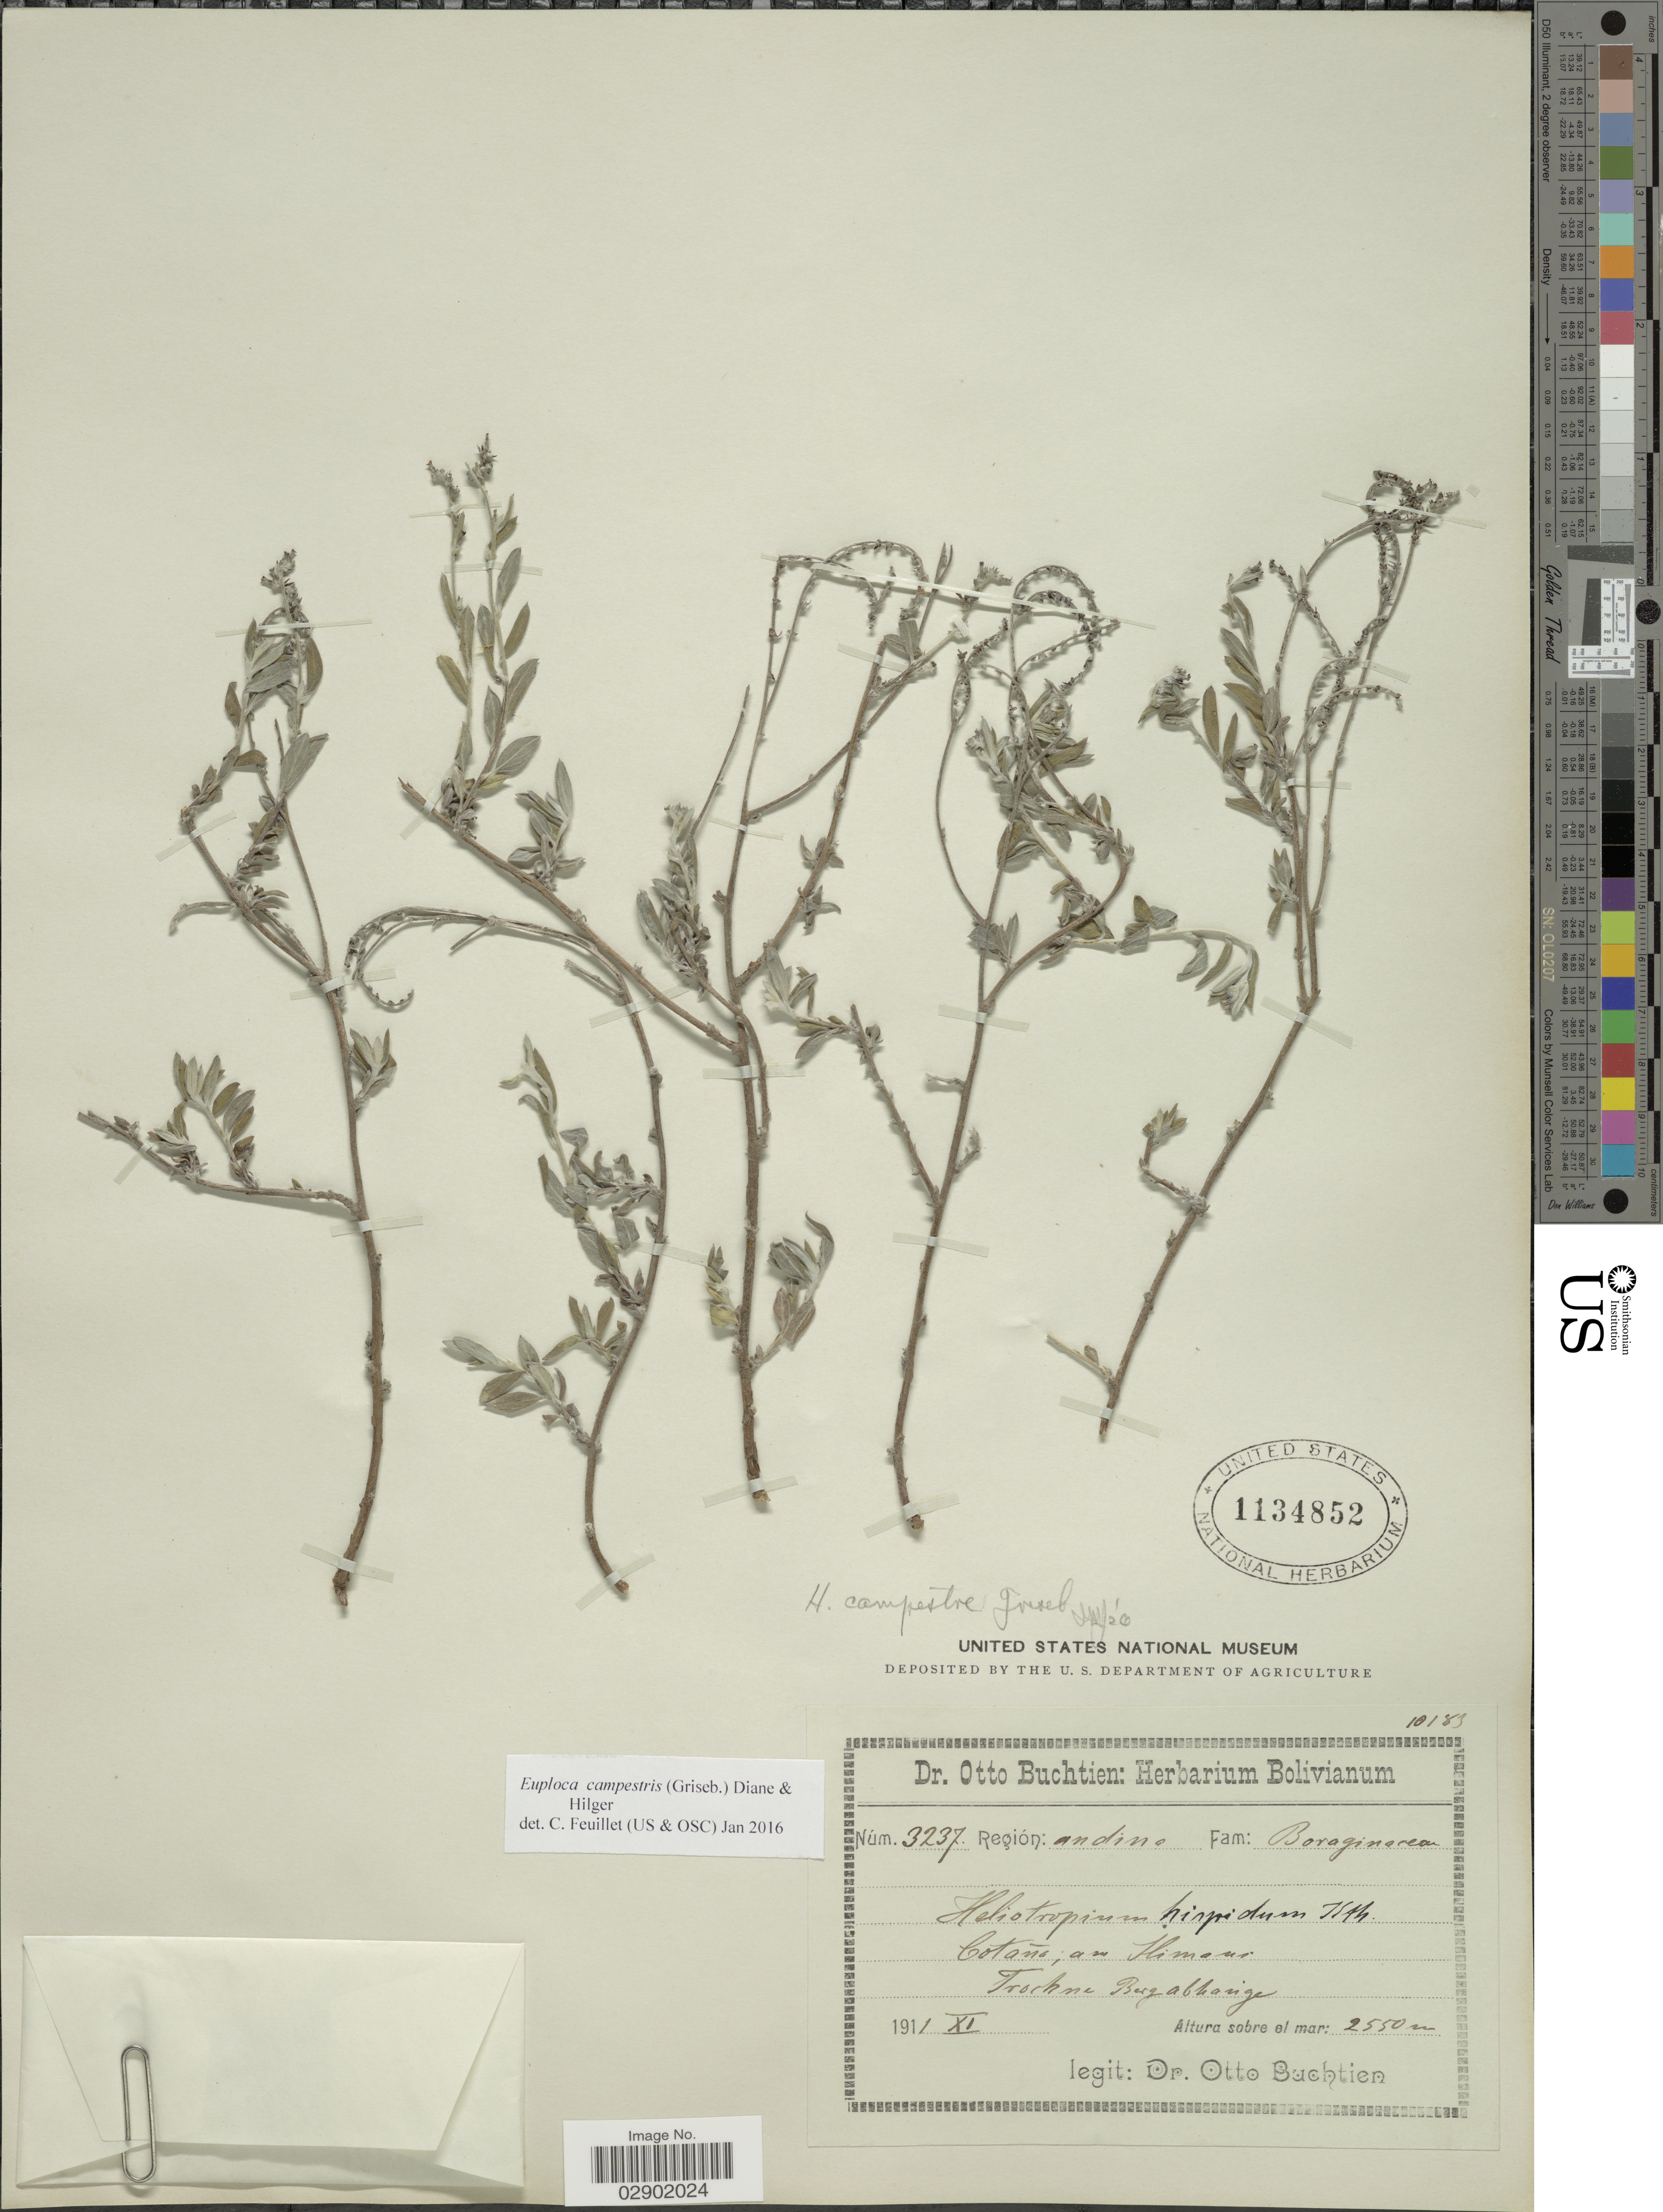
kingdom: Plantae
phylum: Tracheophyta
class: Magnoliopsida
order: Boraginales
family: Heliotropiaceae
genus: Euploca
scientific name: Euploca campestris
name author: (Griseb.) Diane & Hilger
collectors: O. Buchtien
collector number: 3237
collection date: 1911-11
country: Bolivia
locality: Región: andina. Cotaña, am Ilimani.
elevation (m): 2550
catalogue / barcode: US 1134852